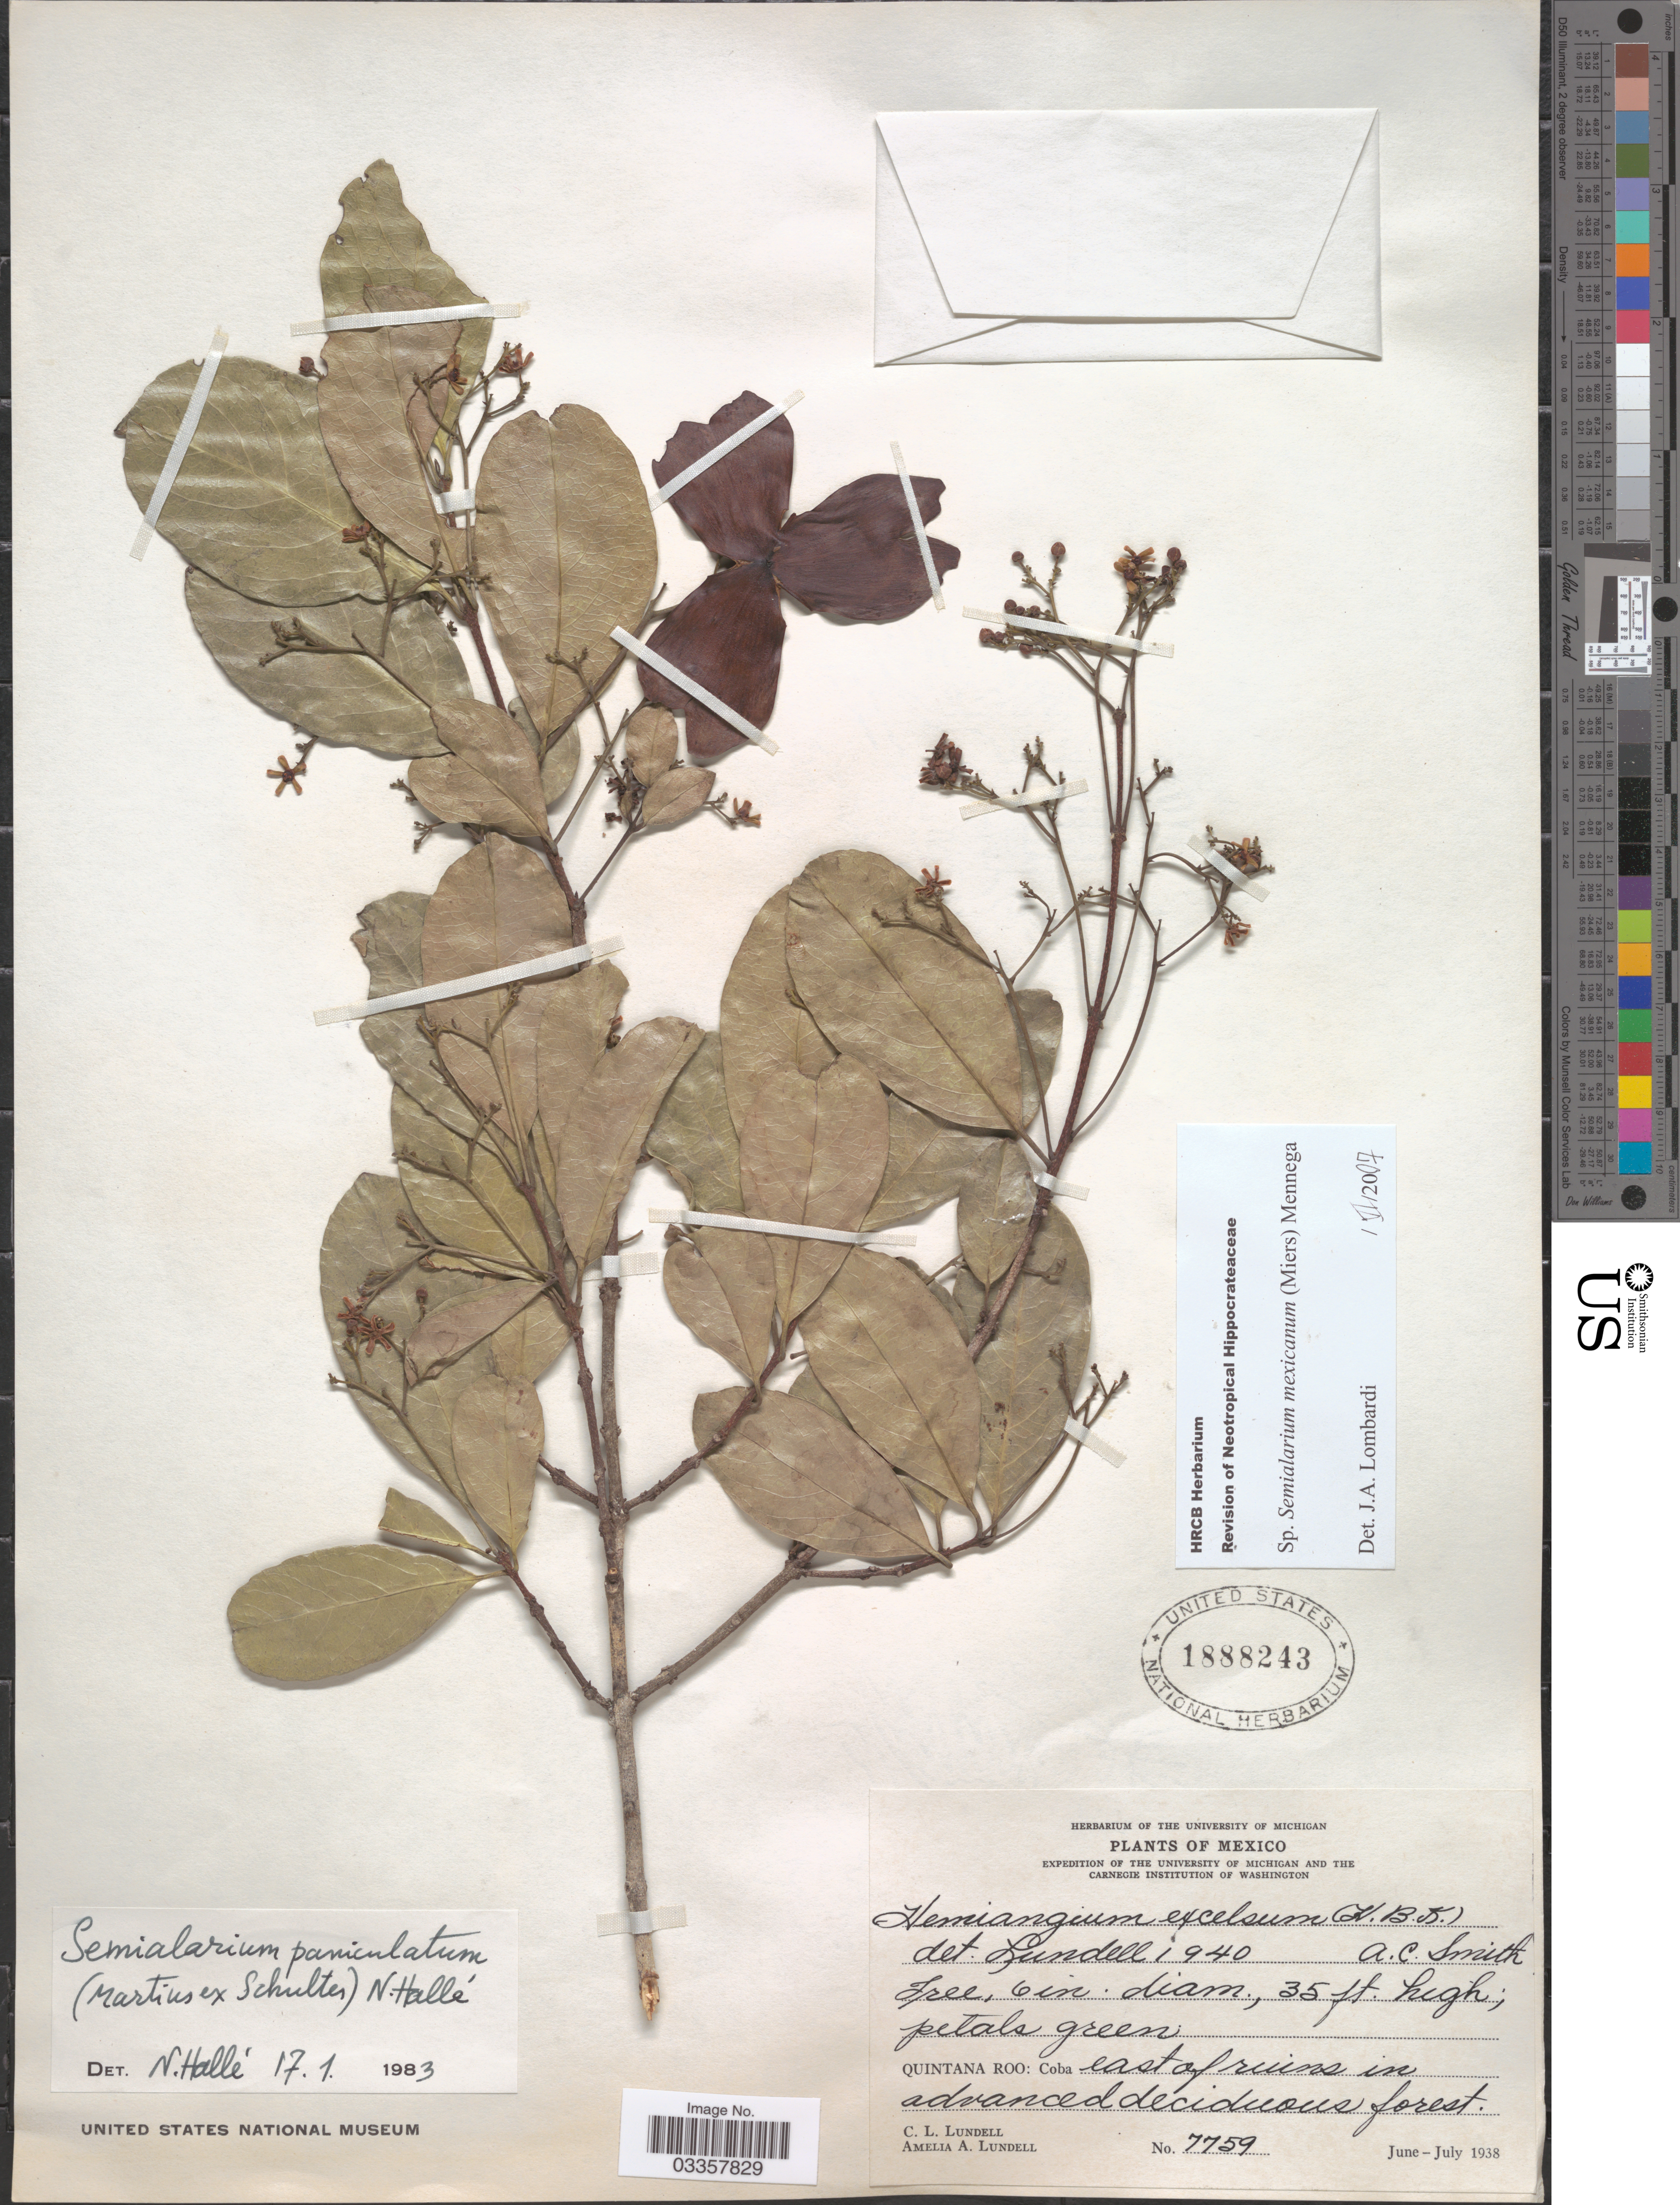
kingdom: Plantae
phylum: Tracheophyta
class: Magnoliopsida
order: Celastrales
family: Celastraceae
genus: Semialarium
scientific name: Semialarium mexicanum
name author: (Miers) Mennega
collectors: C. L. Lundell & A. A. Lundell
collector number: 7759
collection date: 1938-06/1938-07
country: Mexico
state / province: Quintana Roo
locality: Coba east of ruins in advanced deciduous forest.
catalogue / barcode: US 1888243